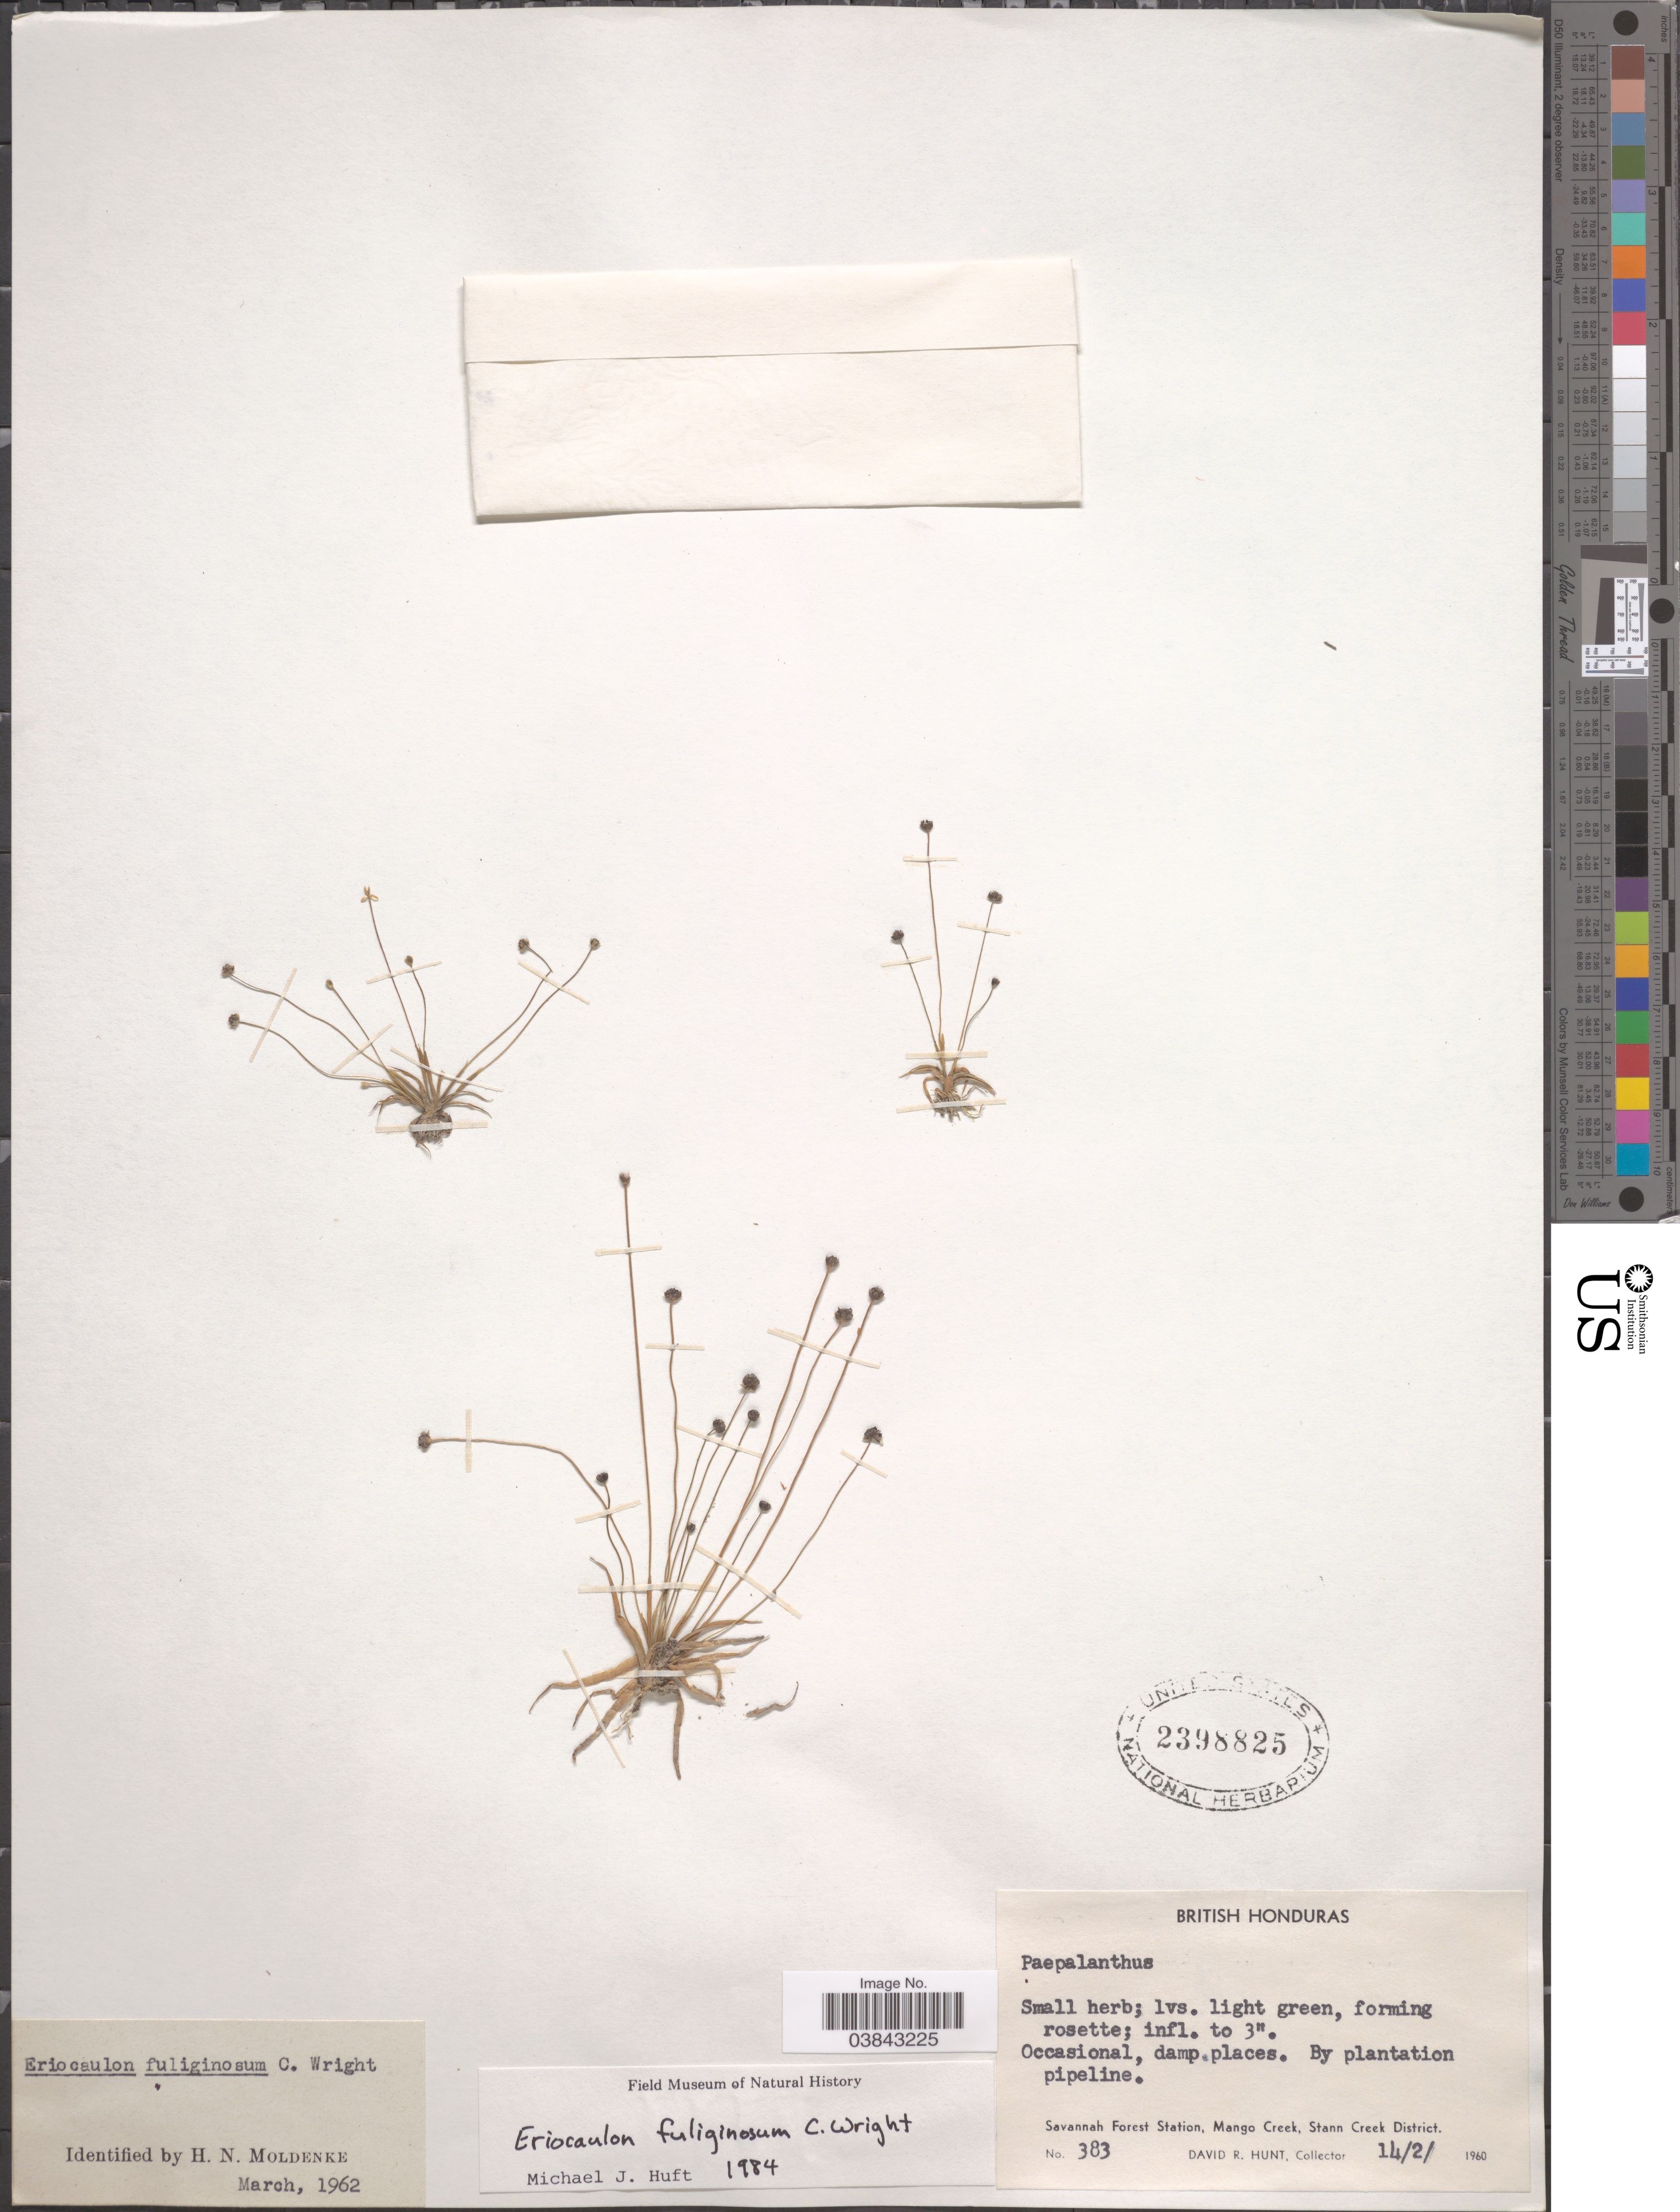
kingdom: Plantae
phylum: Tracheophyta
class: Liliopsida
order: Poales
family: Eriocaulaceae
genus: Eriocaulon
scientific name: Eriocaulon fuliginosum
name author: C. Wright ex Griseb.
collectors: D. R. Hunt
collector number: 383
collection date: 1960-02-14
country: Belize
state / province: Stann Creek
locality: British Honduras. By plantation pipeline. Savannah Forest Station, Mango Creek, Stann Creek District.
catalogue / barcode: US 2398825